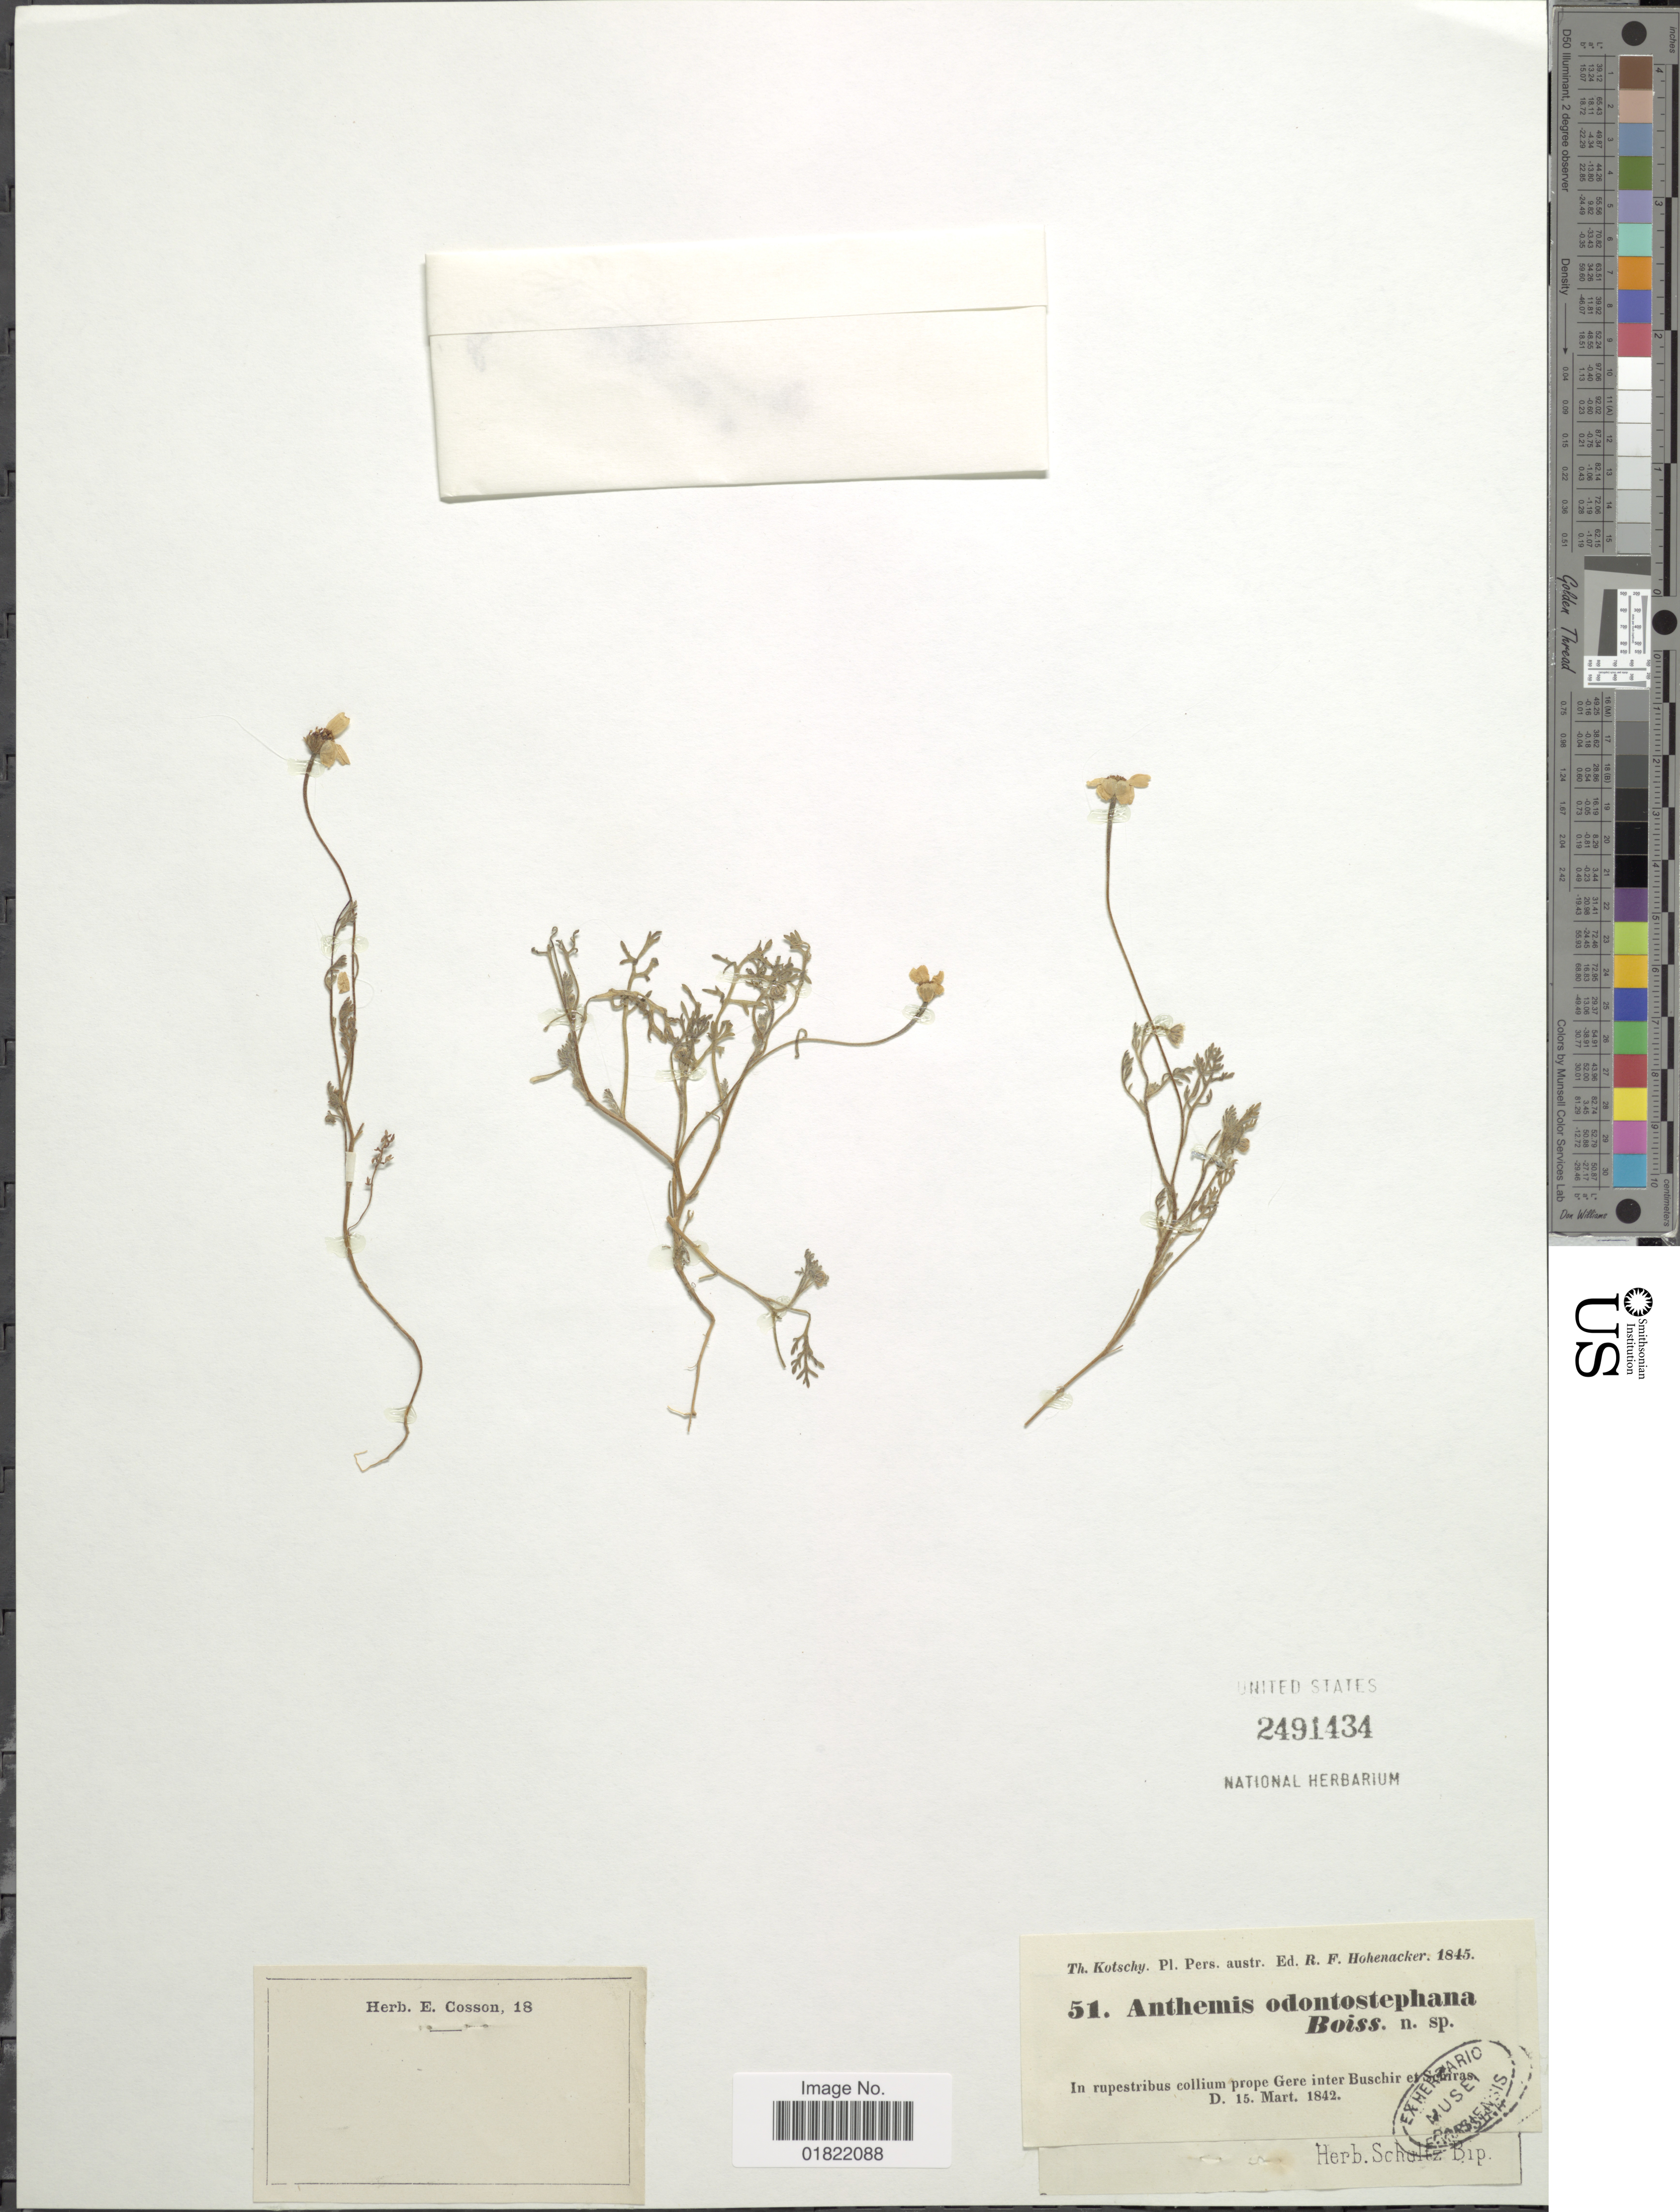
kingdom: Plantae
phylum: Tracheophyta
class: Magnoliopsida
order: Asterales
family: Asteraceae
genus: Anthemis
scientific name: Anthemis odontostephana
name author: Boiss.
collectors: K. G. Kotschy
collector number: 51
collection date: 1842-03-15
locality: In rupestribus collium prope Gere inter Buschir et Sunras [interpreted]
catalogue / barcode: US 2491434